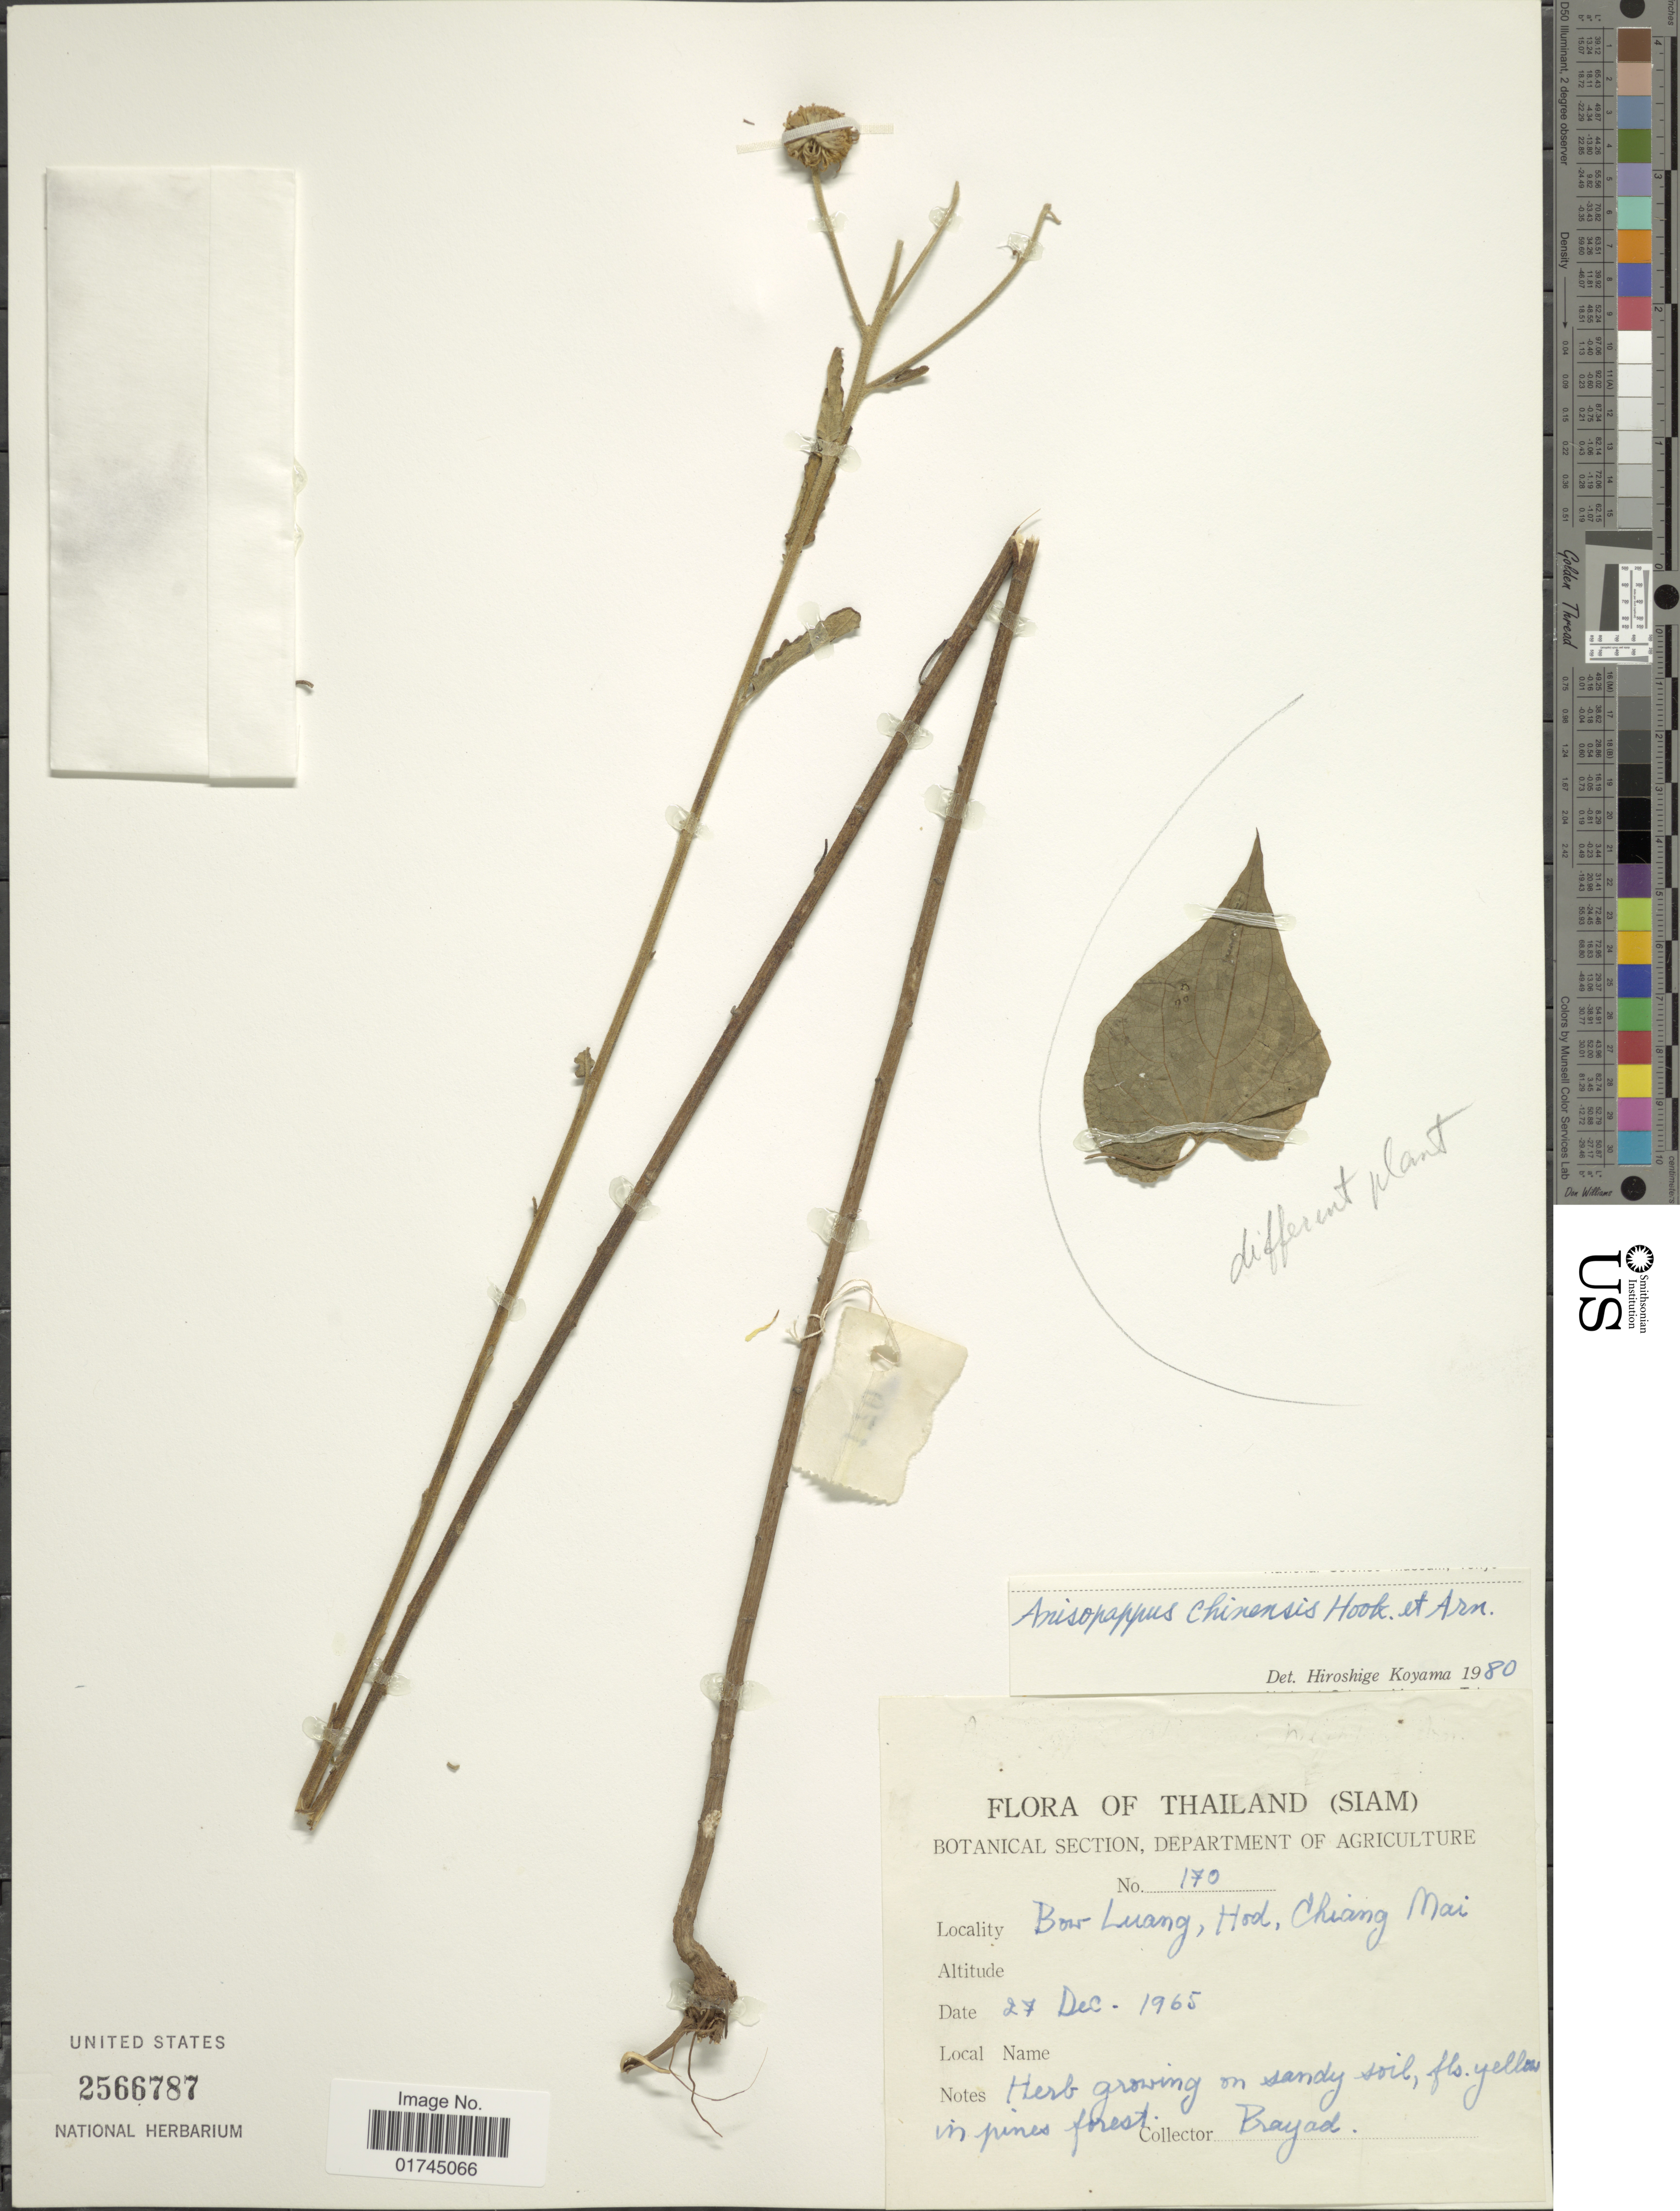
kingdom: Plantae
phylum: Tracheophyta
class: Magnoliopsida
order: Asterales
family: Asteraceae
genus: Anisopappus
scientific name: Anisopappus chinensis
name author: Hook. & Arn.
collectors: Prayad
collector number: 170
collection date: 1965-12-27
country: Thailand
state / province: Chiang Mai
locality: Thailand (Siam), Bow Luang, Hod, Chiang Mai, in pines forest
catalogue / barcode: US 2566787